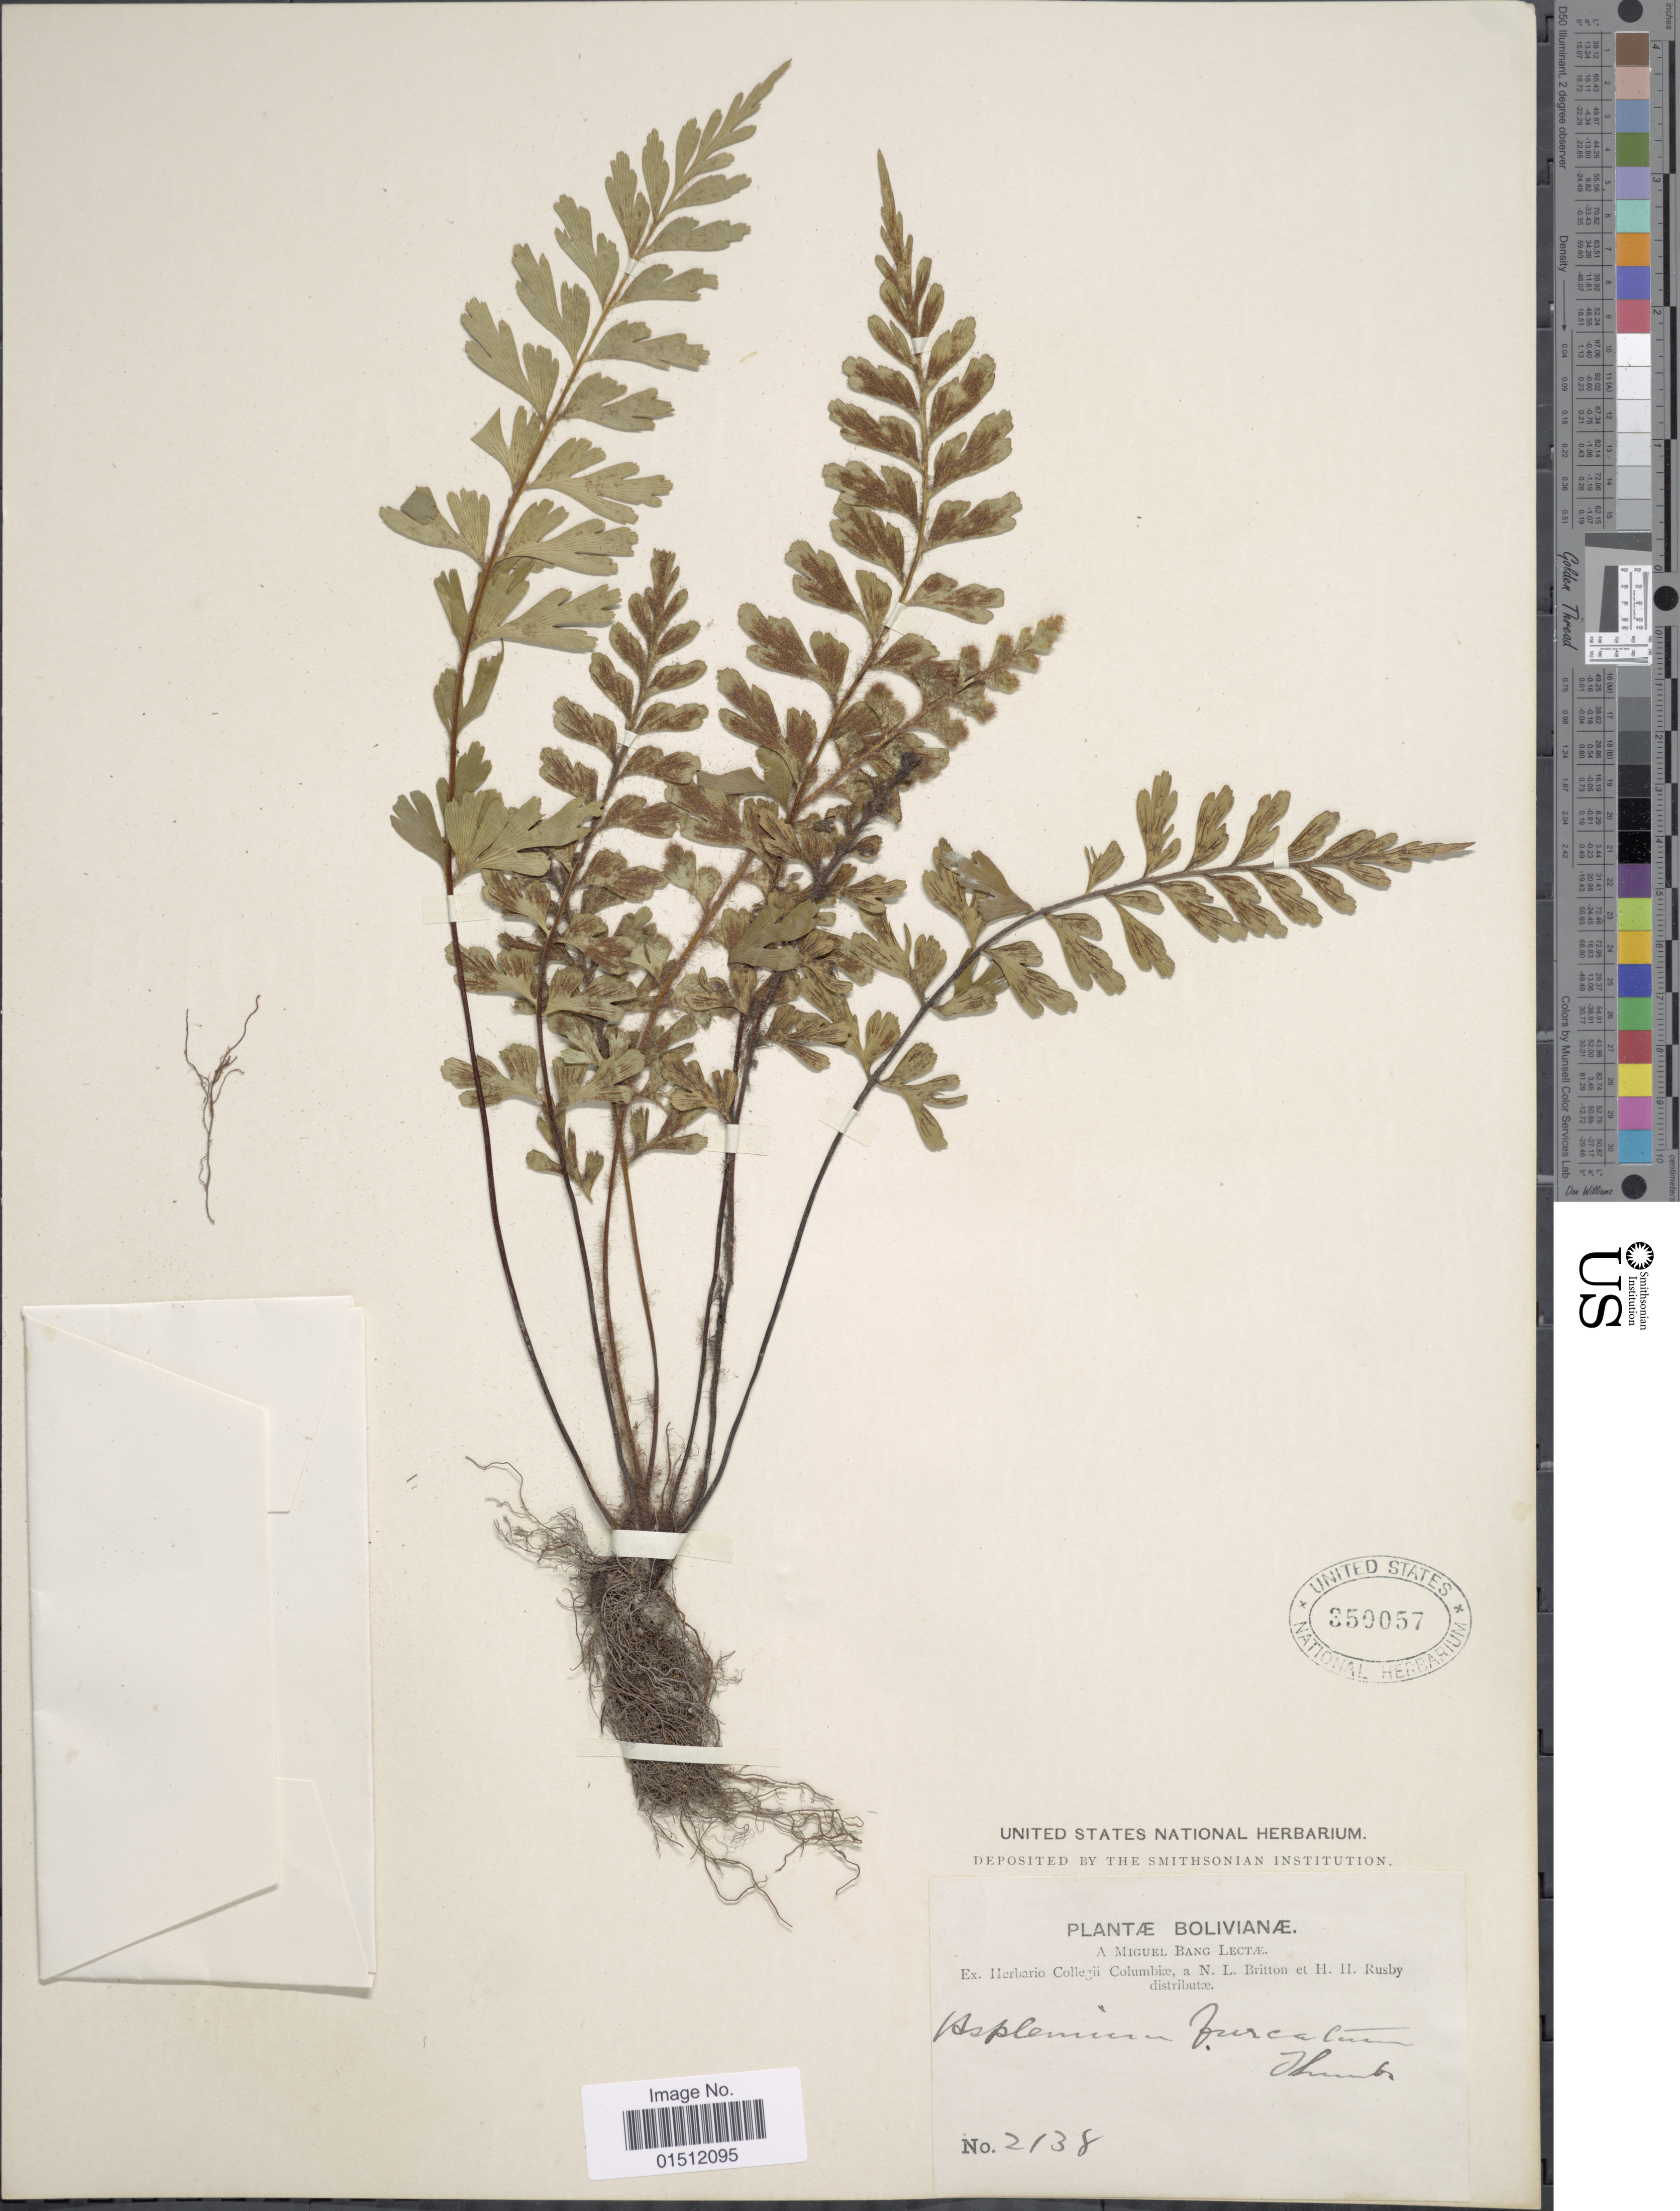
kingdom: Plantae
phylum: Tracheophyta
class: Polypodiopsida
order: Polypodiales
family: Aspleniaceae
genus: Asplenium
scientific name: Asplenium praemorsum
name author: Sw.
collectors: M. Bang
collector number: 2138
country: Bolivia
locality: Bolivianae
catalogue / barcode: US 350057